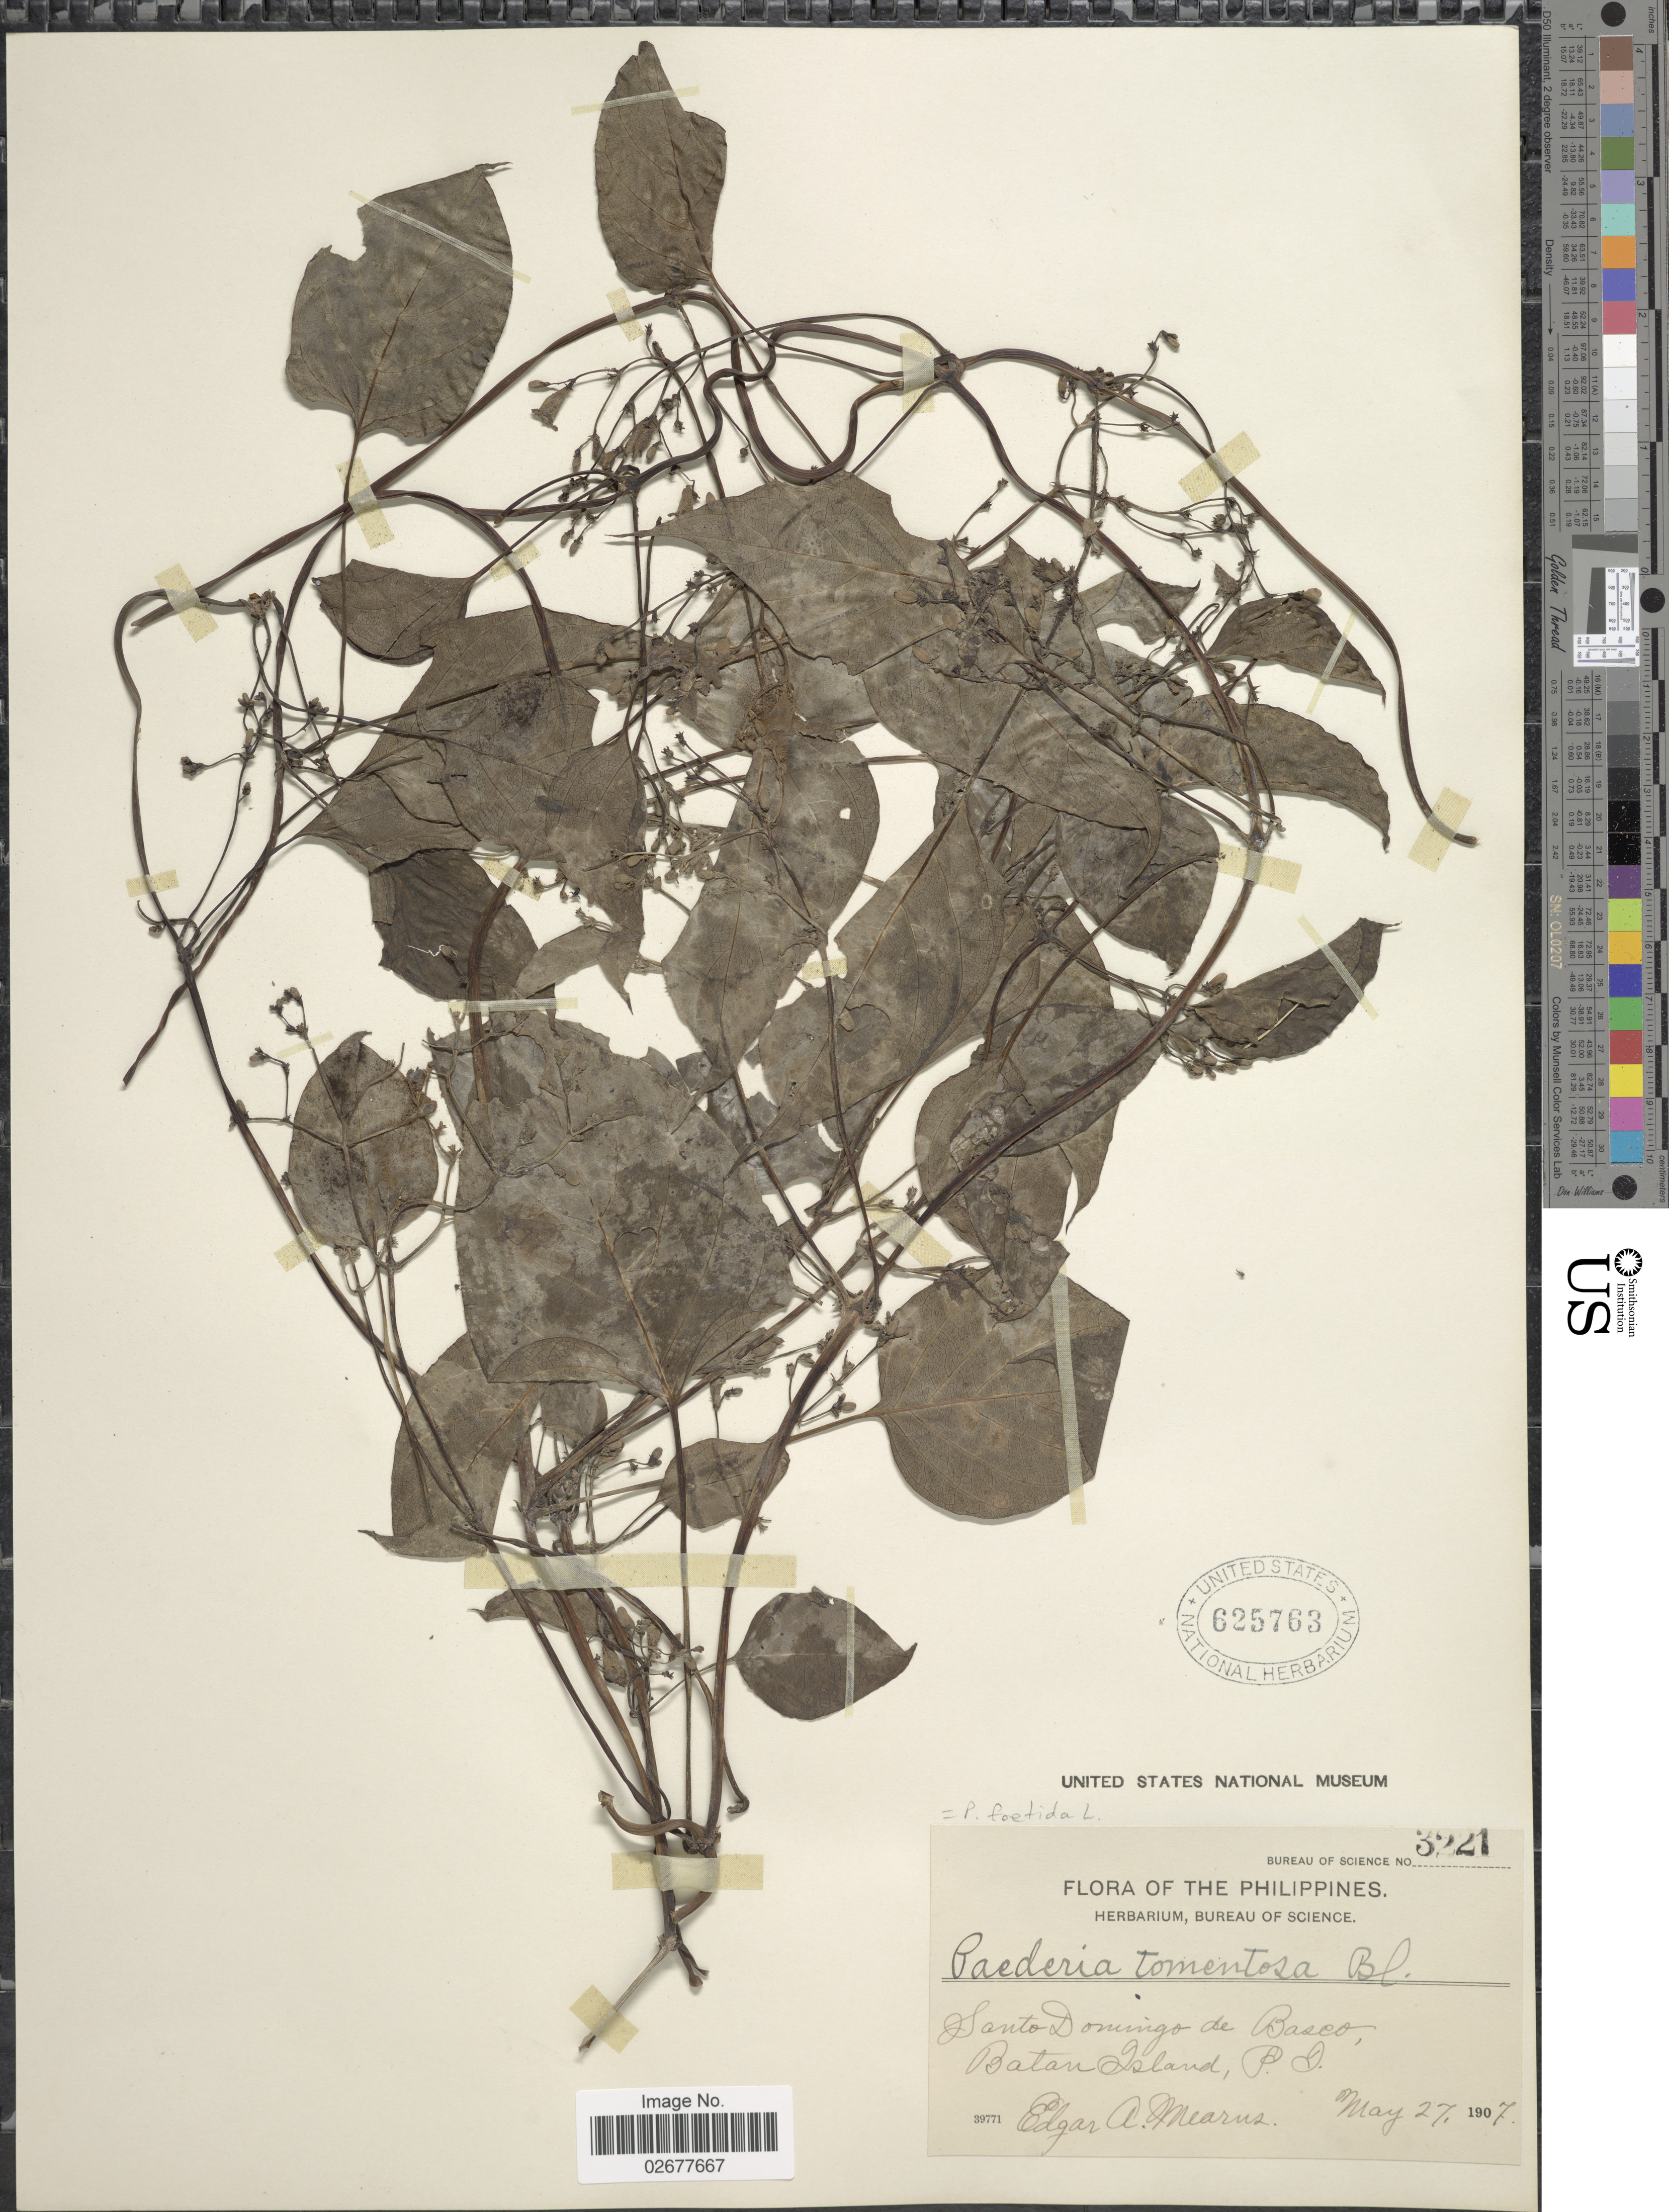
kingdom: Plantae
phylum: Tracheophyta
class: Magnoliopsida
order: Gentianales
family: Rubiaceae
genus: Paederia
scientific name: Paederia foetida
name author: Wall.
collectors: E. A. Mearns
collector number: Bureau of Science3221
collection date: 1907-05-27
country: Philippines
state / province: Cagayan Valley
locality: Santo Domingo de Basco, Batan Island,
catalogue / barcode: US 625763